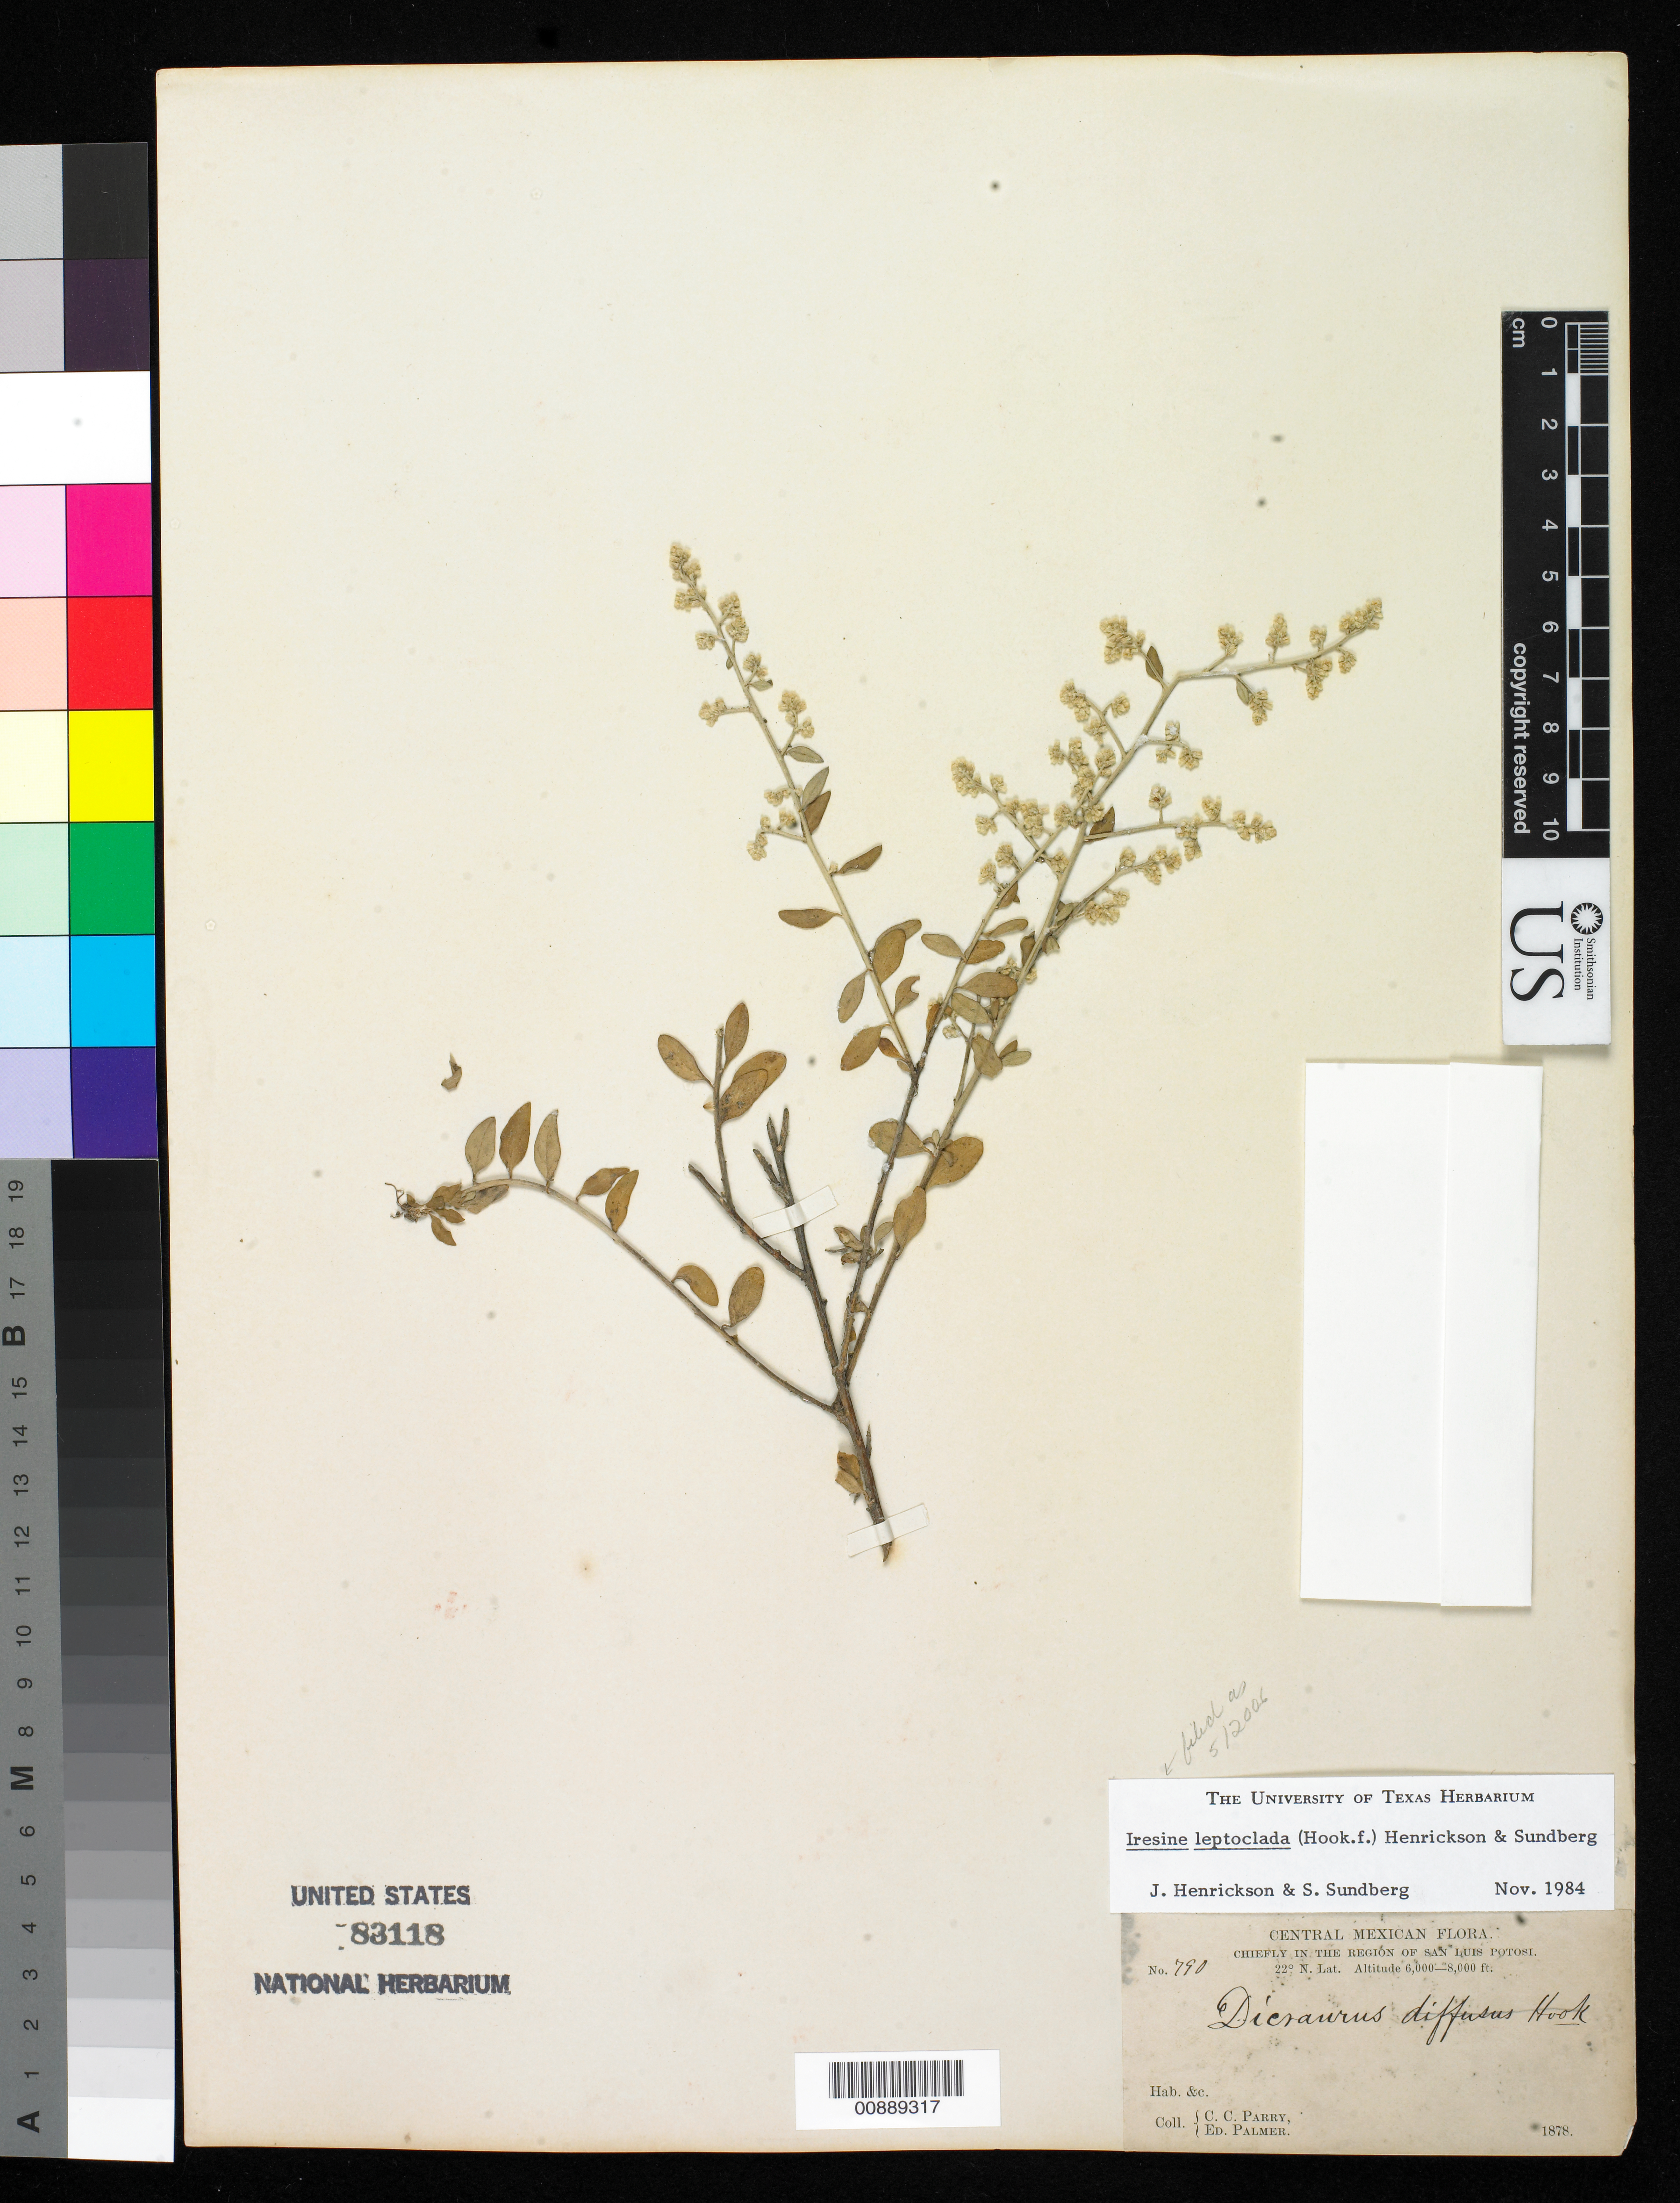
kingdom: Plantae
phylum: Tracheophyta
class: Magnoliopsida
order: Caryophyllales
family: Amaranthaceae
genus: Iresine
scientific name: Iresine leptoclada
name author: (Hook. f.) Henrickson & S.D. Sundb.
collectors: C. C. Parry & E. Palmer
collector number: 790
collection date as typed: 1878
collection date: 1878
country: Mexico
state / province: San Luis Potosí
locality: Chiefly in the region of San Luis Potosí.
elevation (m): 1829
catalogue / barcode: US 83118